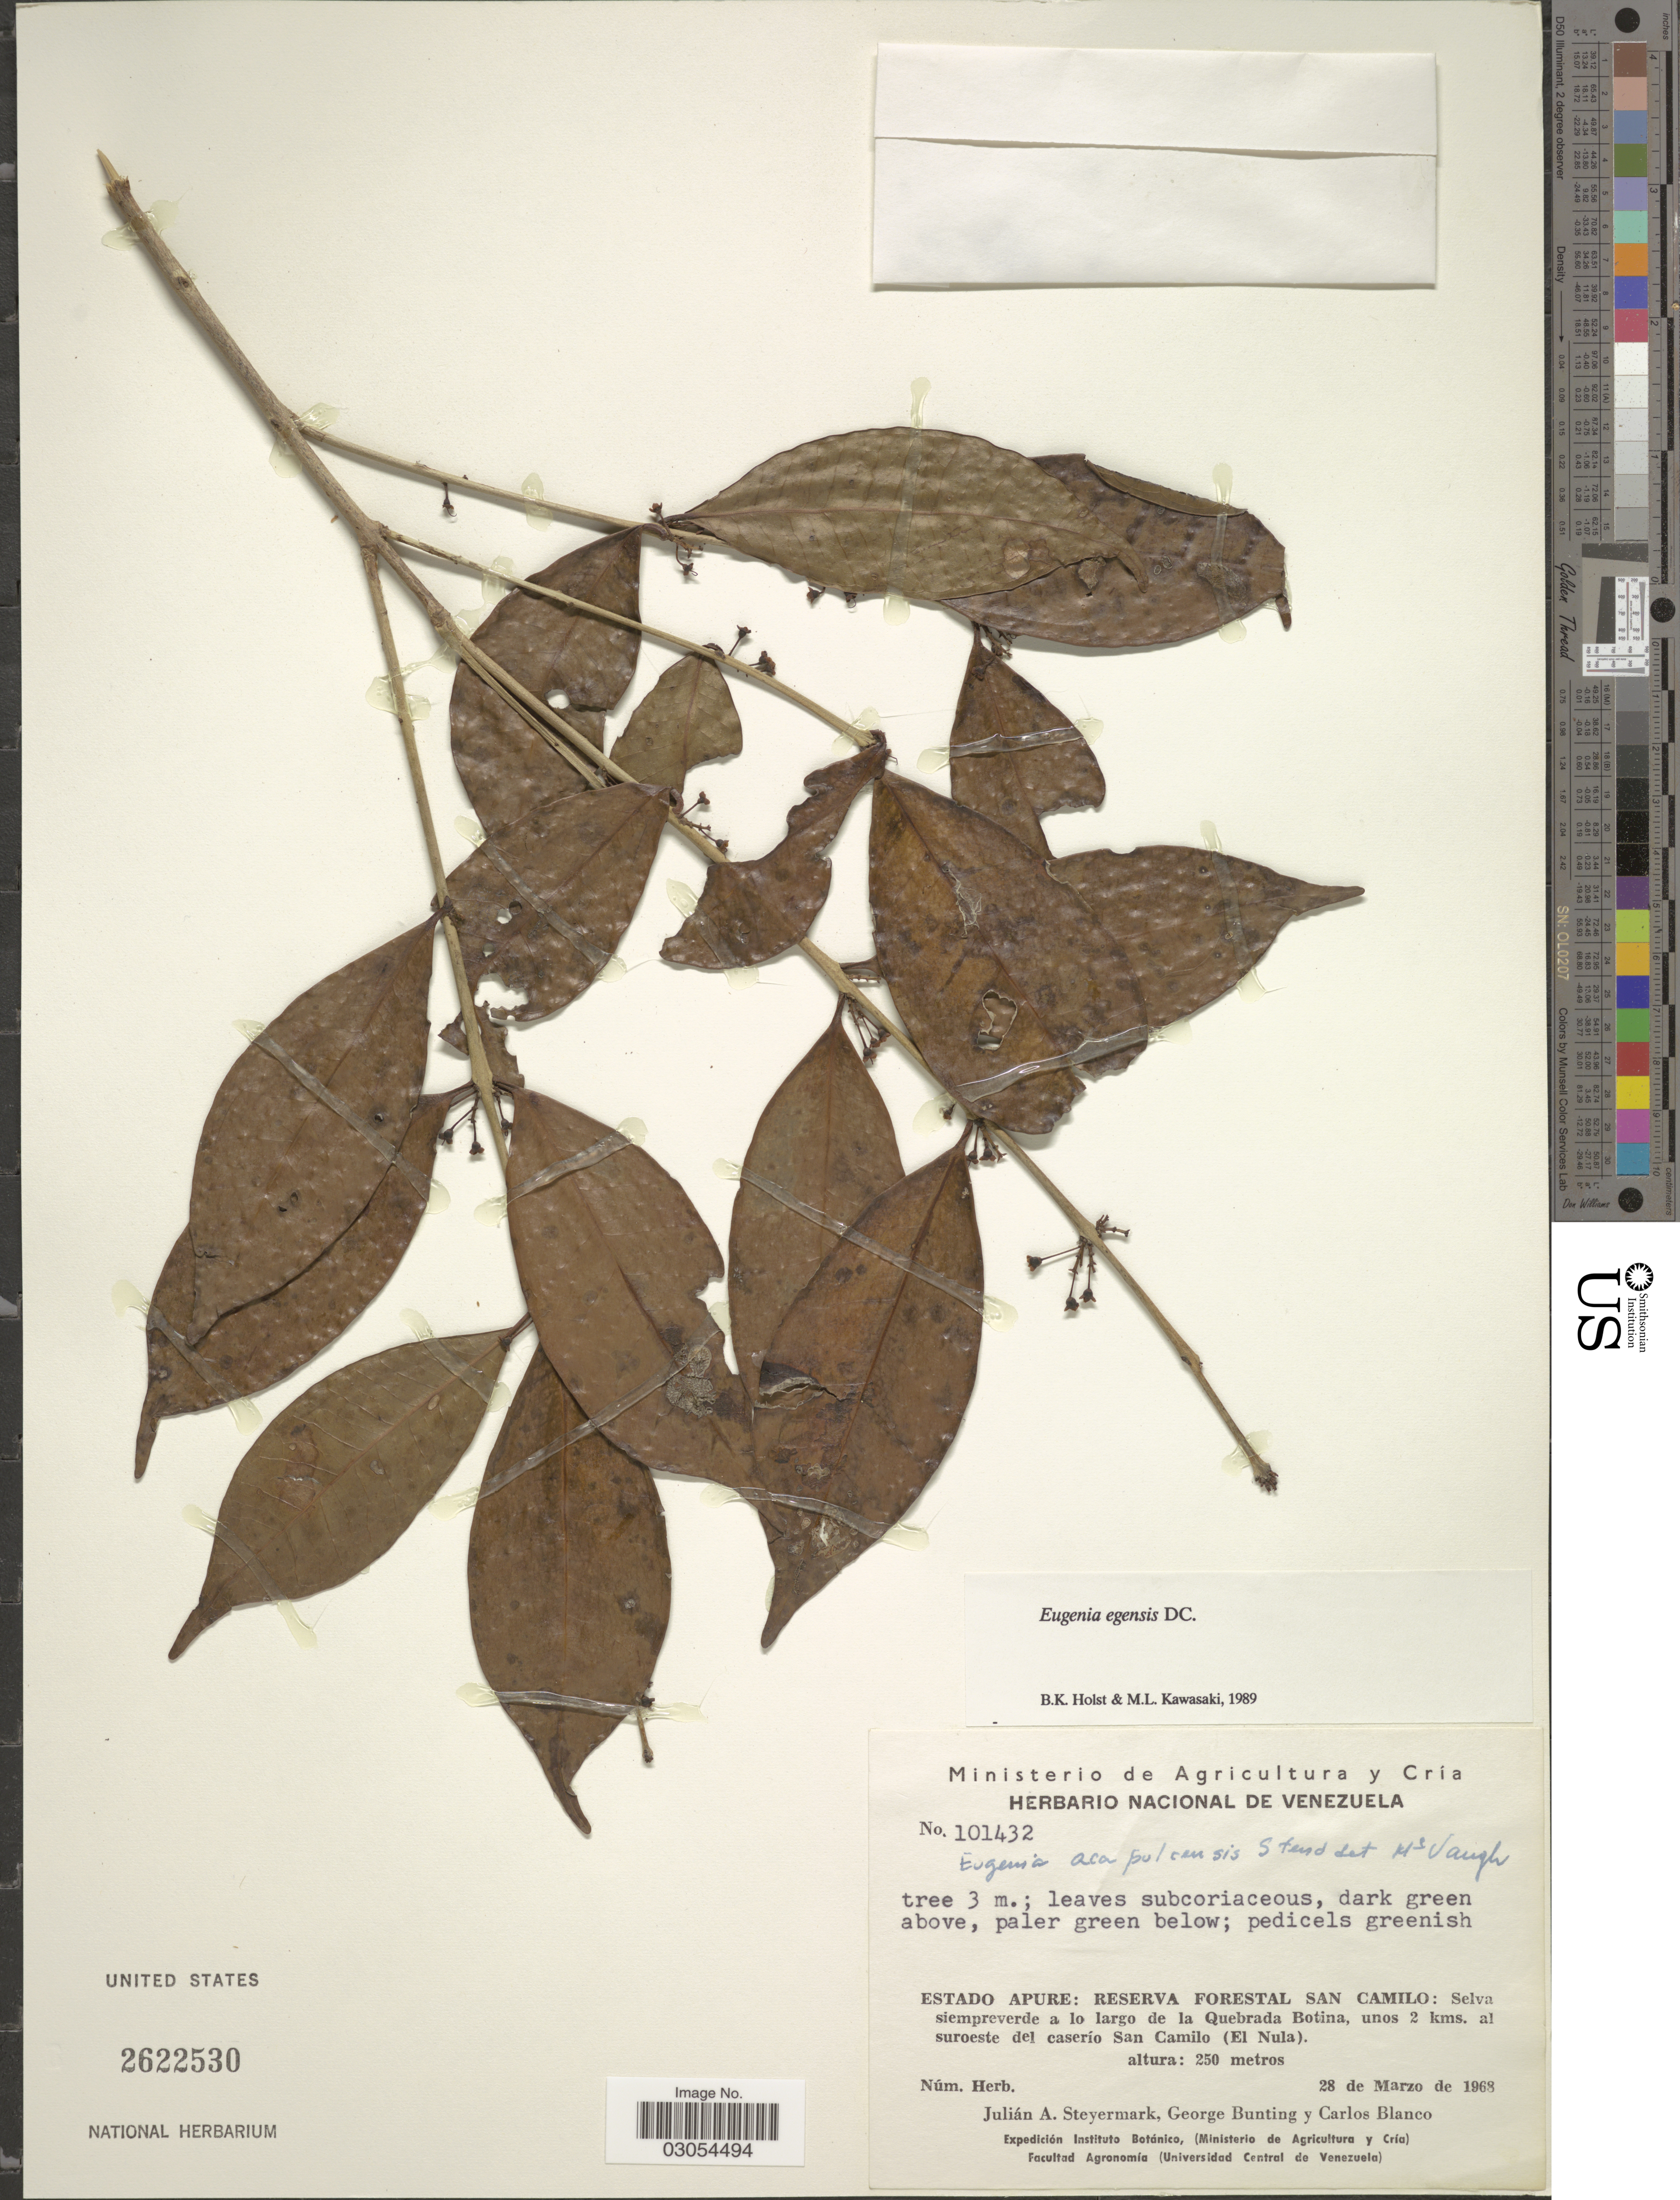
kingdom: Plantae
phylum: Tracheophyta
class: Magnoliopsida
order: Myrtales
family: Myrtaceae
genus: Eugenia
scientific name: Eugenia egensis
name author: DC.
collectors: J. Steyermark, G. S. Bunting & C. Blanco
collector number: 101432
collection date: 1968-03-28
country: Venezuela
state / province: Apure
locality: Reserva Forestal San Camilo: Selva siempreverde a lo largo de la Quebrada Botina, unos 2 kms. al suroeste del caserio San Camilo (El Nula).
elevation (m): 250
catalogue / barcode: US 2622530